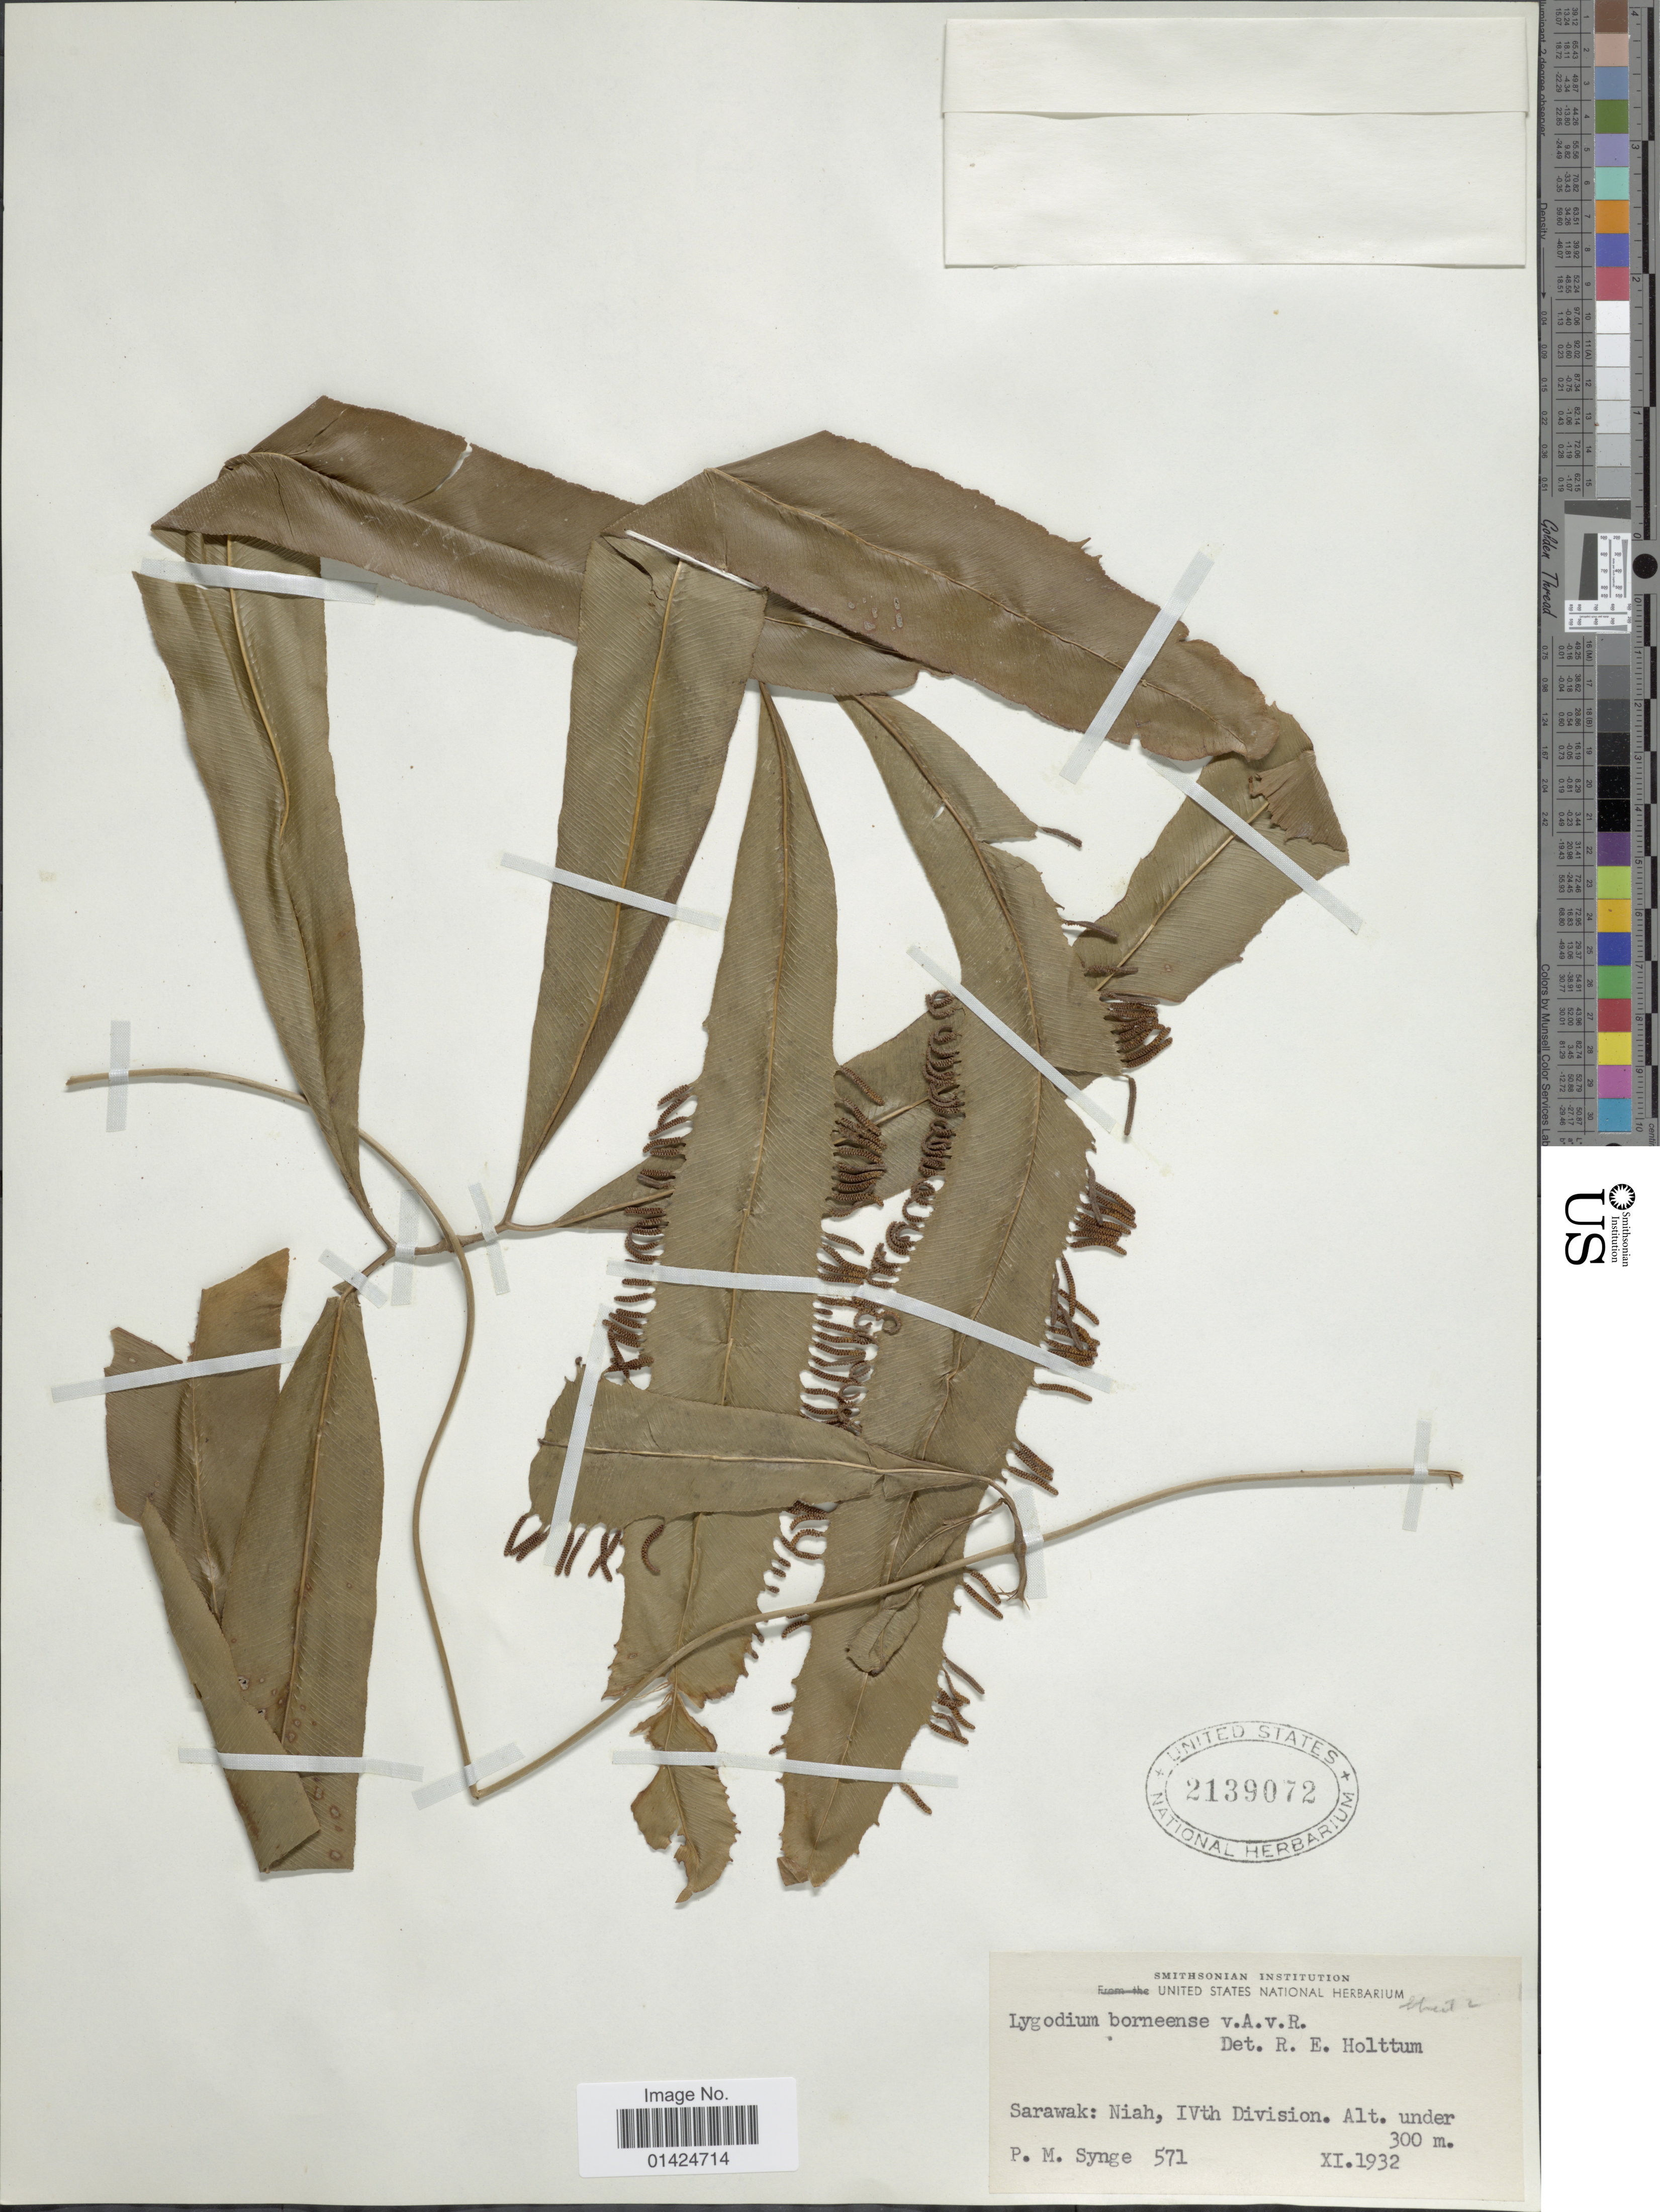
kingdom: Plantae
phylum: Tracheophyta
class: Polypodiopsida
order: Schizaeales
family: Lygodiaceae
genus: Lygodium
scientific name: Lygodium borneense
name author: Alderw.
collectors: P. Synge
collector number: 571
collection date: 1932-11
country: Malaysia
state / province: Sarawak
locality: Niah, IVth Division.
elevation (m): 300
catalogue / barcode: US 2139072